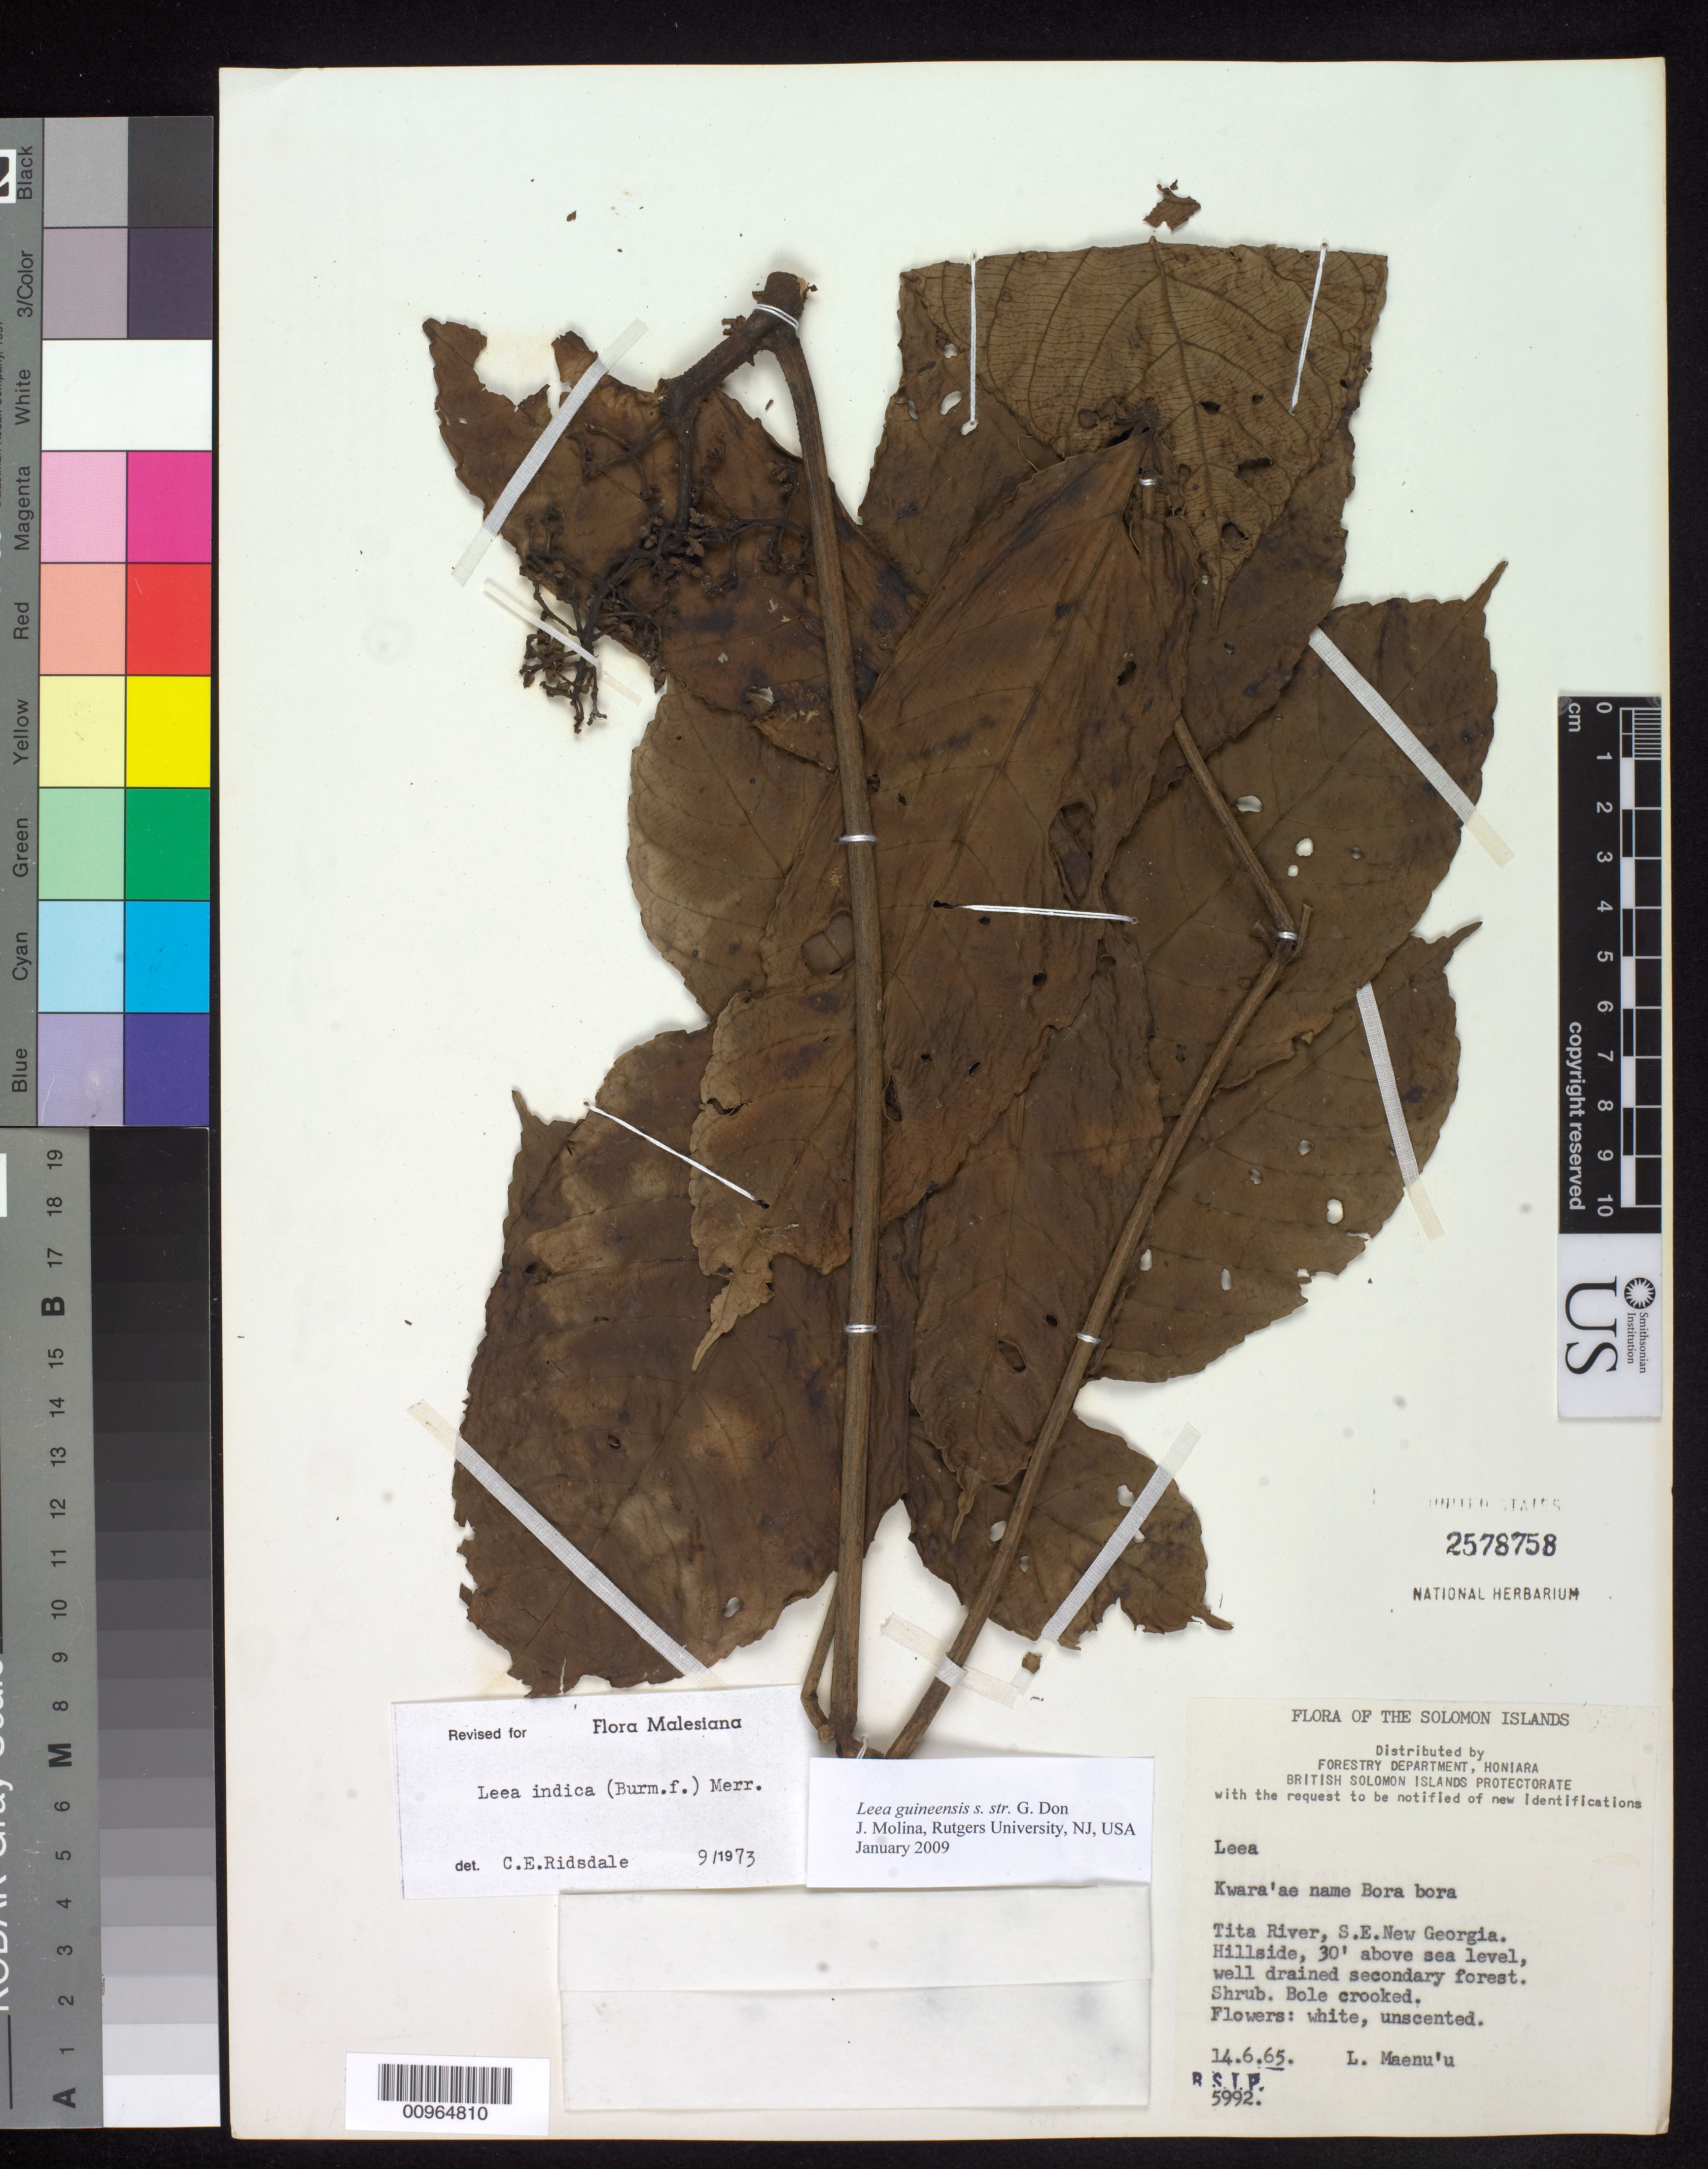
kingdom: Plantae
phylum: Tracheophyta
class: Magnoliopsida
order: Vitales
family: Vitaceae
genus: Leea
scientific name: Leea guineensis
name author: G. Don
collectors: L. Maenu'u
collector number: BSIP 5992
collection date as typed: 14 Jun 1965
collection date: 1965-06-14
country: Solomon Islands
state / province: Western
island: New Georgia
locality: Tita River, SE New Georgia. Hillside, well drained secondary forest.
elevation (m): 9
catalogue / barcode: US 2578758